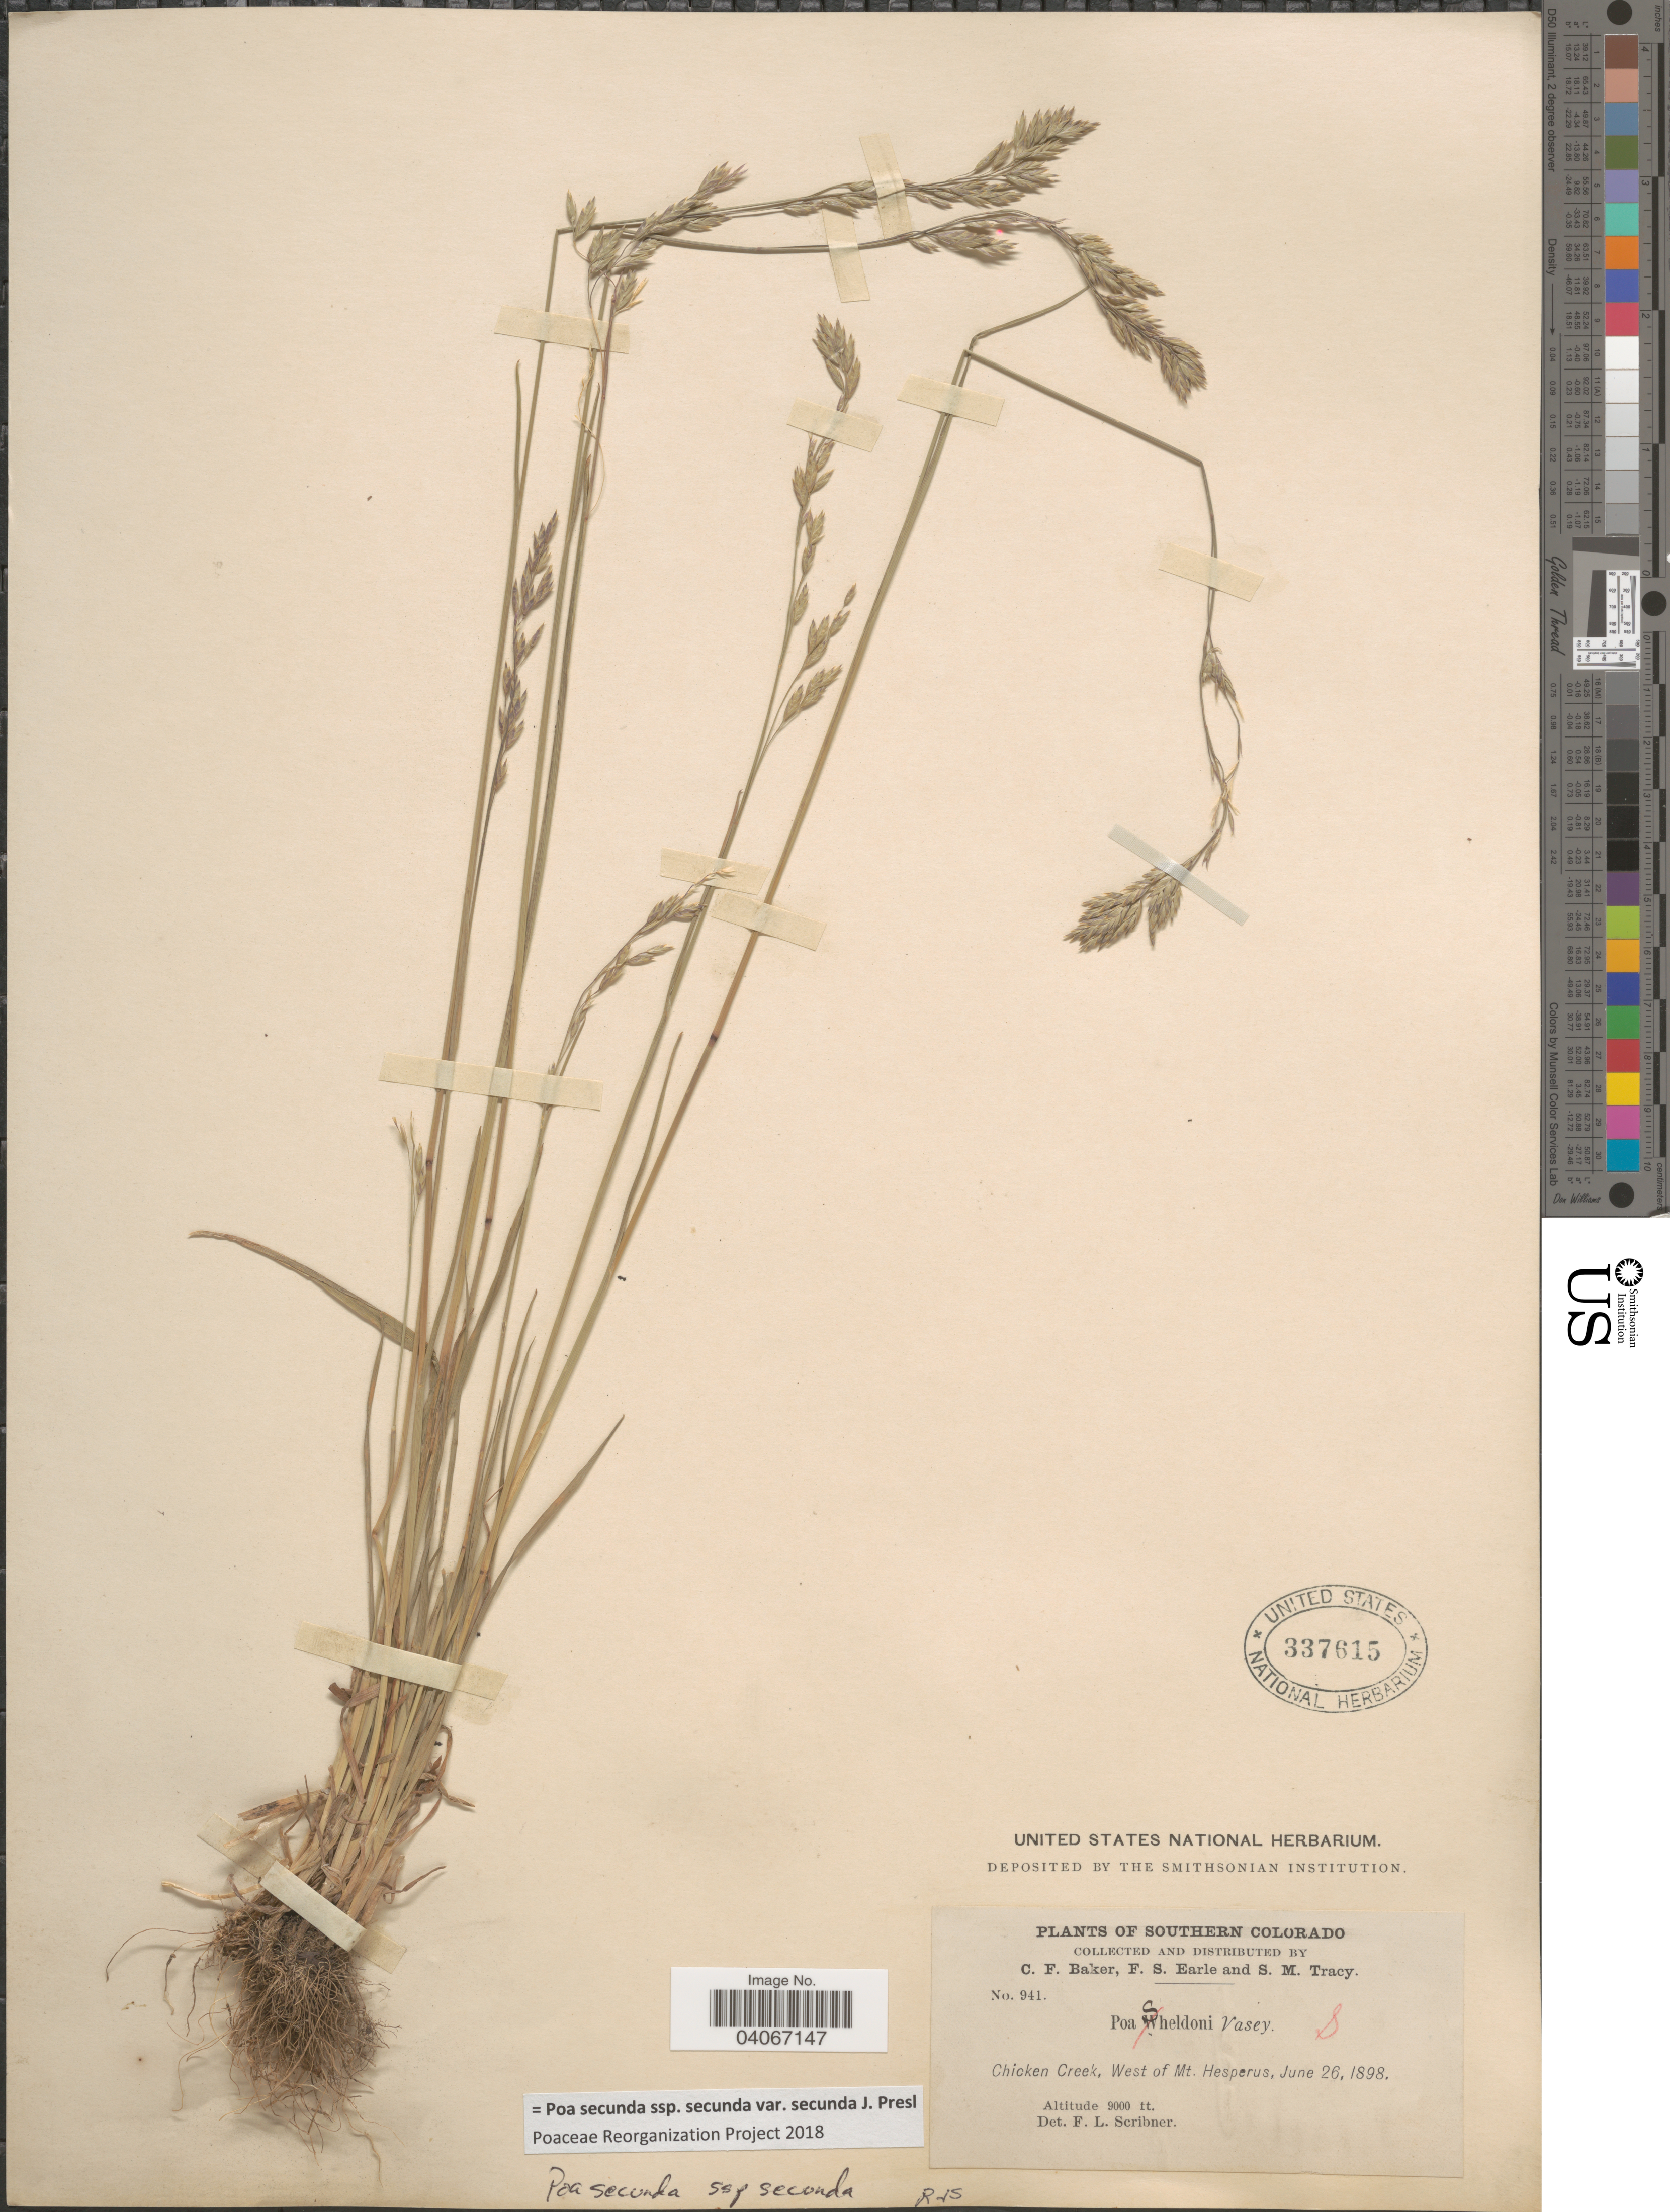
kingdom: Plantae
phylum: Tracheophyta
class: Liliopsida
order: Poales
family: Poaceae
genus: Poa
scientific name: Poa secunda subsp. secunda var. secunda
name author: J. Presl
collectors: C. F. Baker, F. S. Earle & S. M. Tracy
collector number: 941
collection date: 1898-06-26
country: United States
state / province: Colorado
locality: Southern Colorado. Chicken Creek, West of Mt. Hesperus.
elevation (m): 2743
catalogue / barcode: US 337615